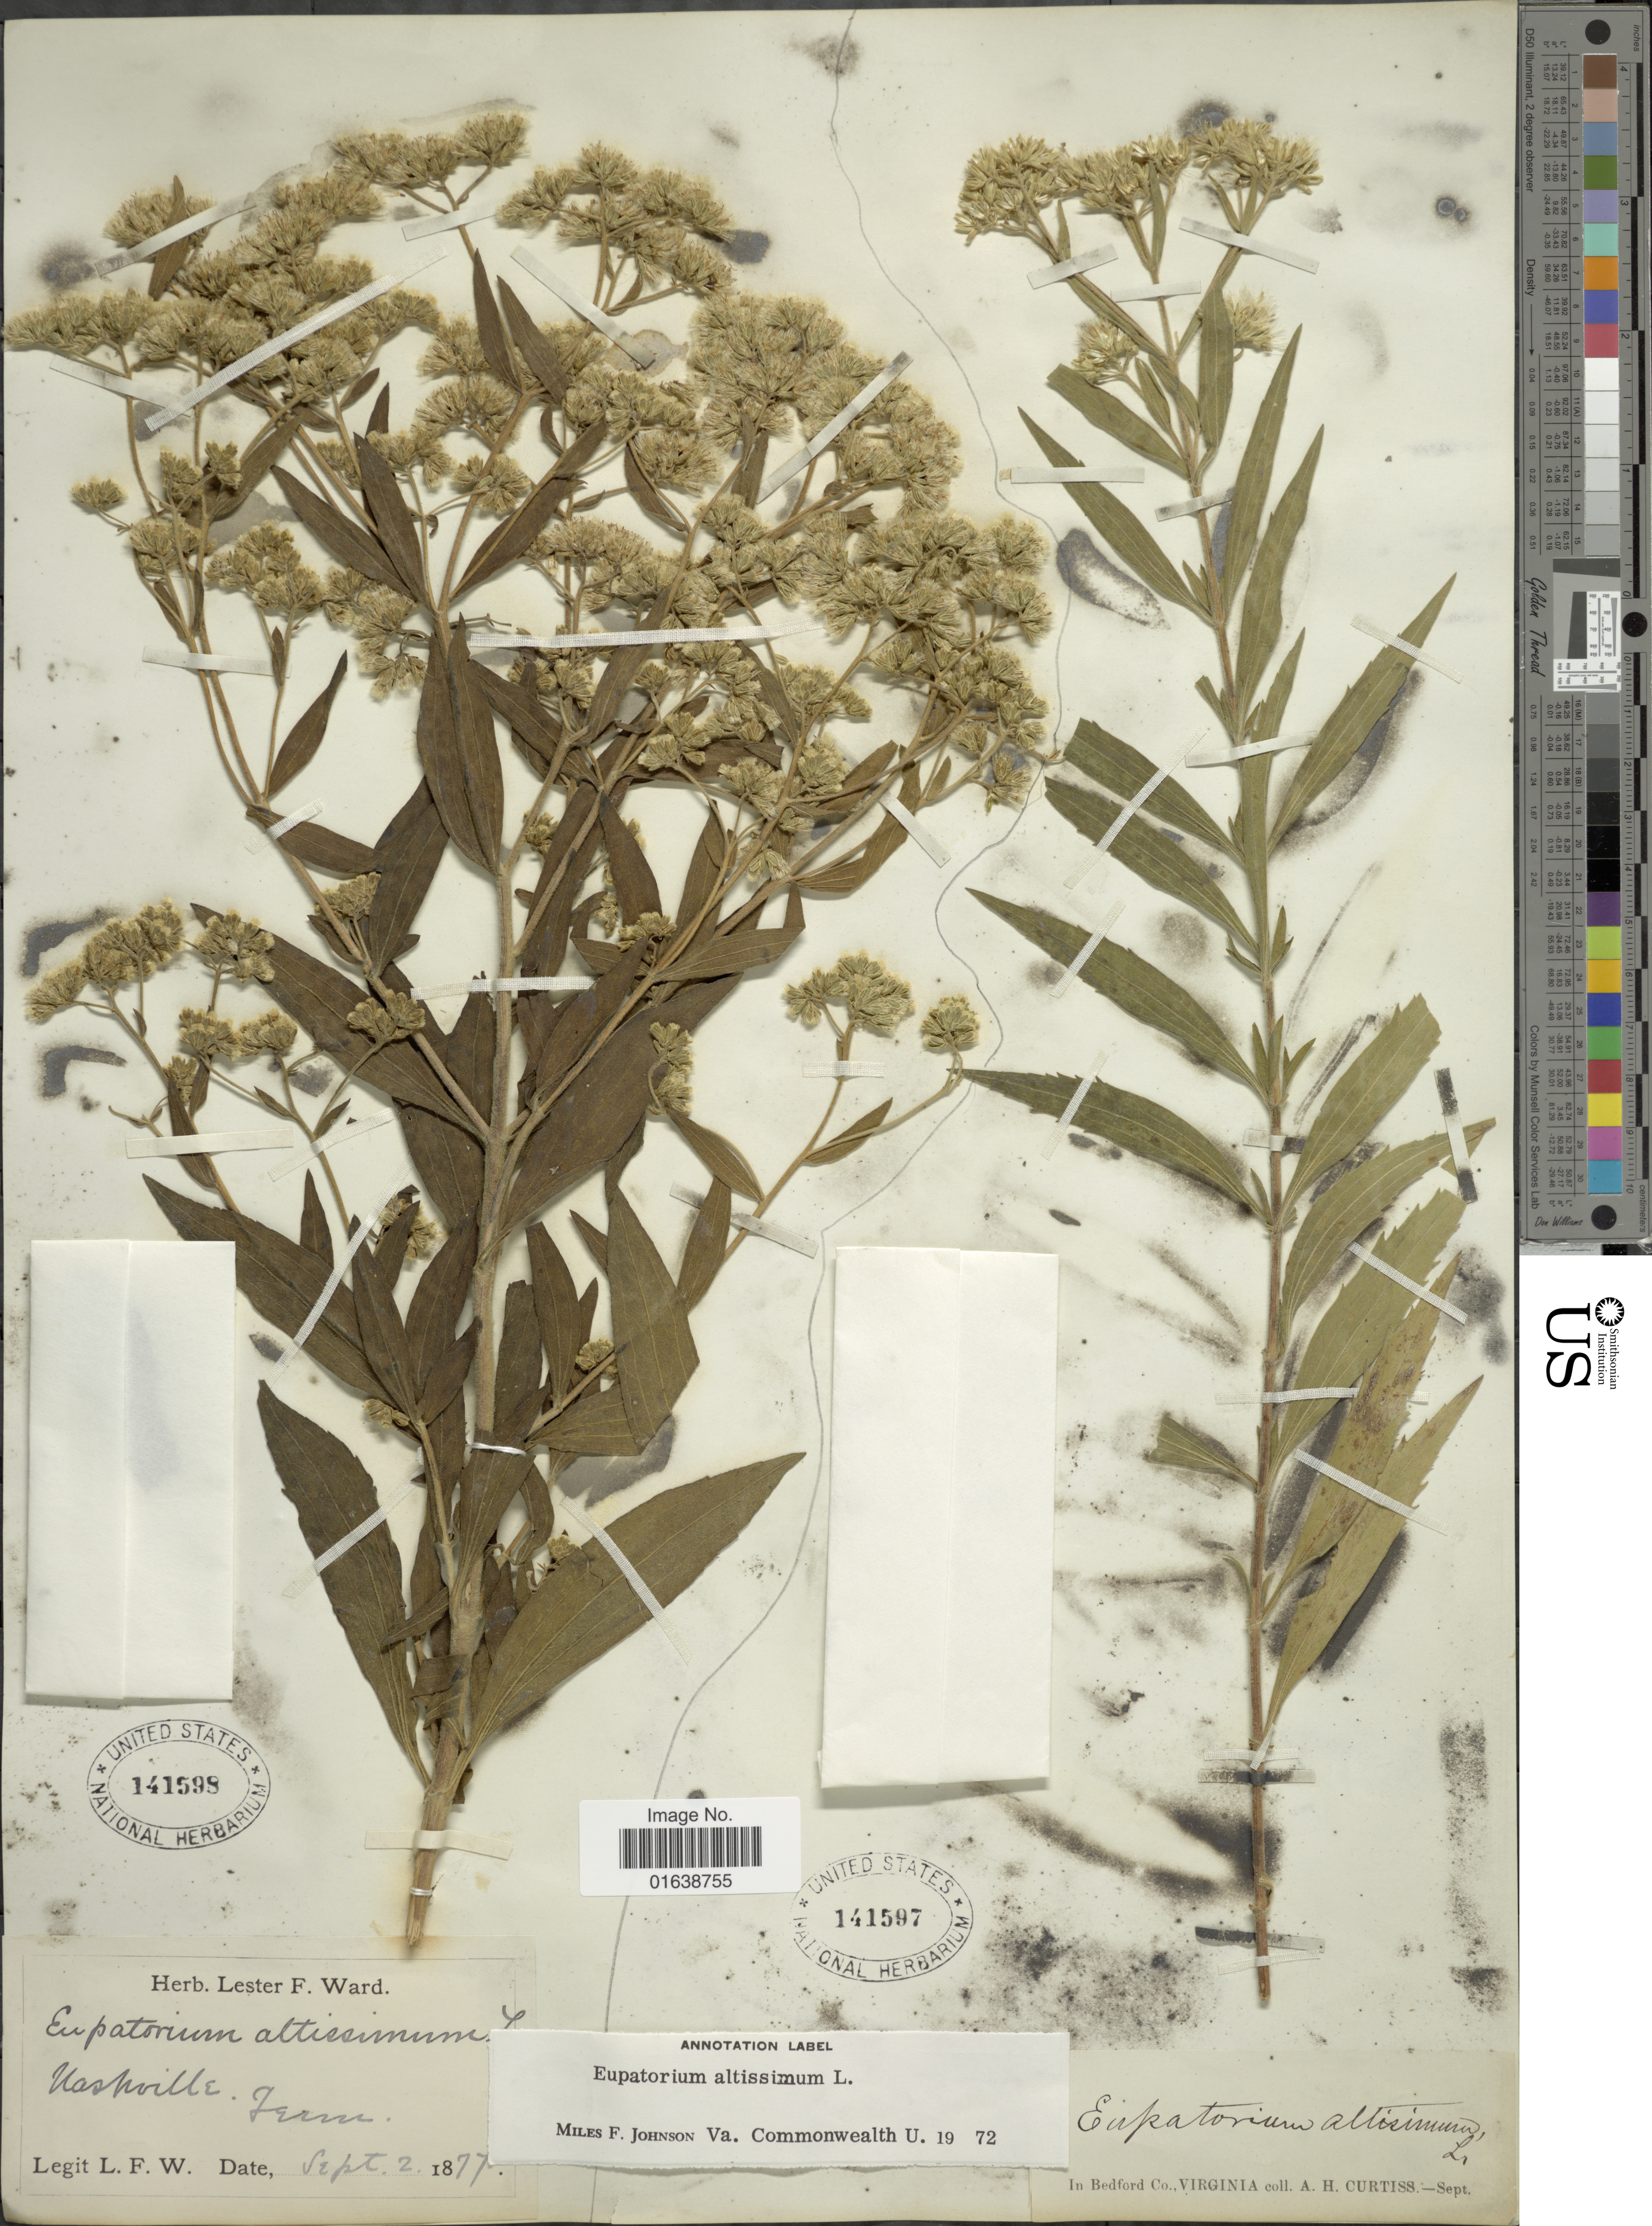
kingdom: Plantae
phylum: Tracheophyta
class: Magnoliopsida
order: Asterales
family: Asteraceae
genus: Eupatorium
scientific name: Eupatorium altissimum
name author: L.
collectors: L. F. Ward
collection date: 1877-09-02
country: United States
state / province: Tennessee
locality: Nashville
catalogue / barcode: US 141598